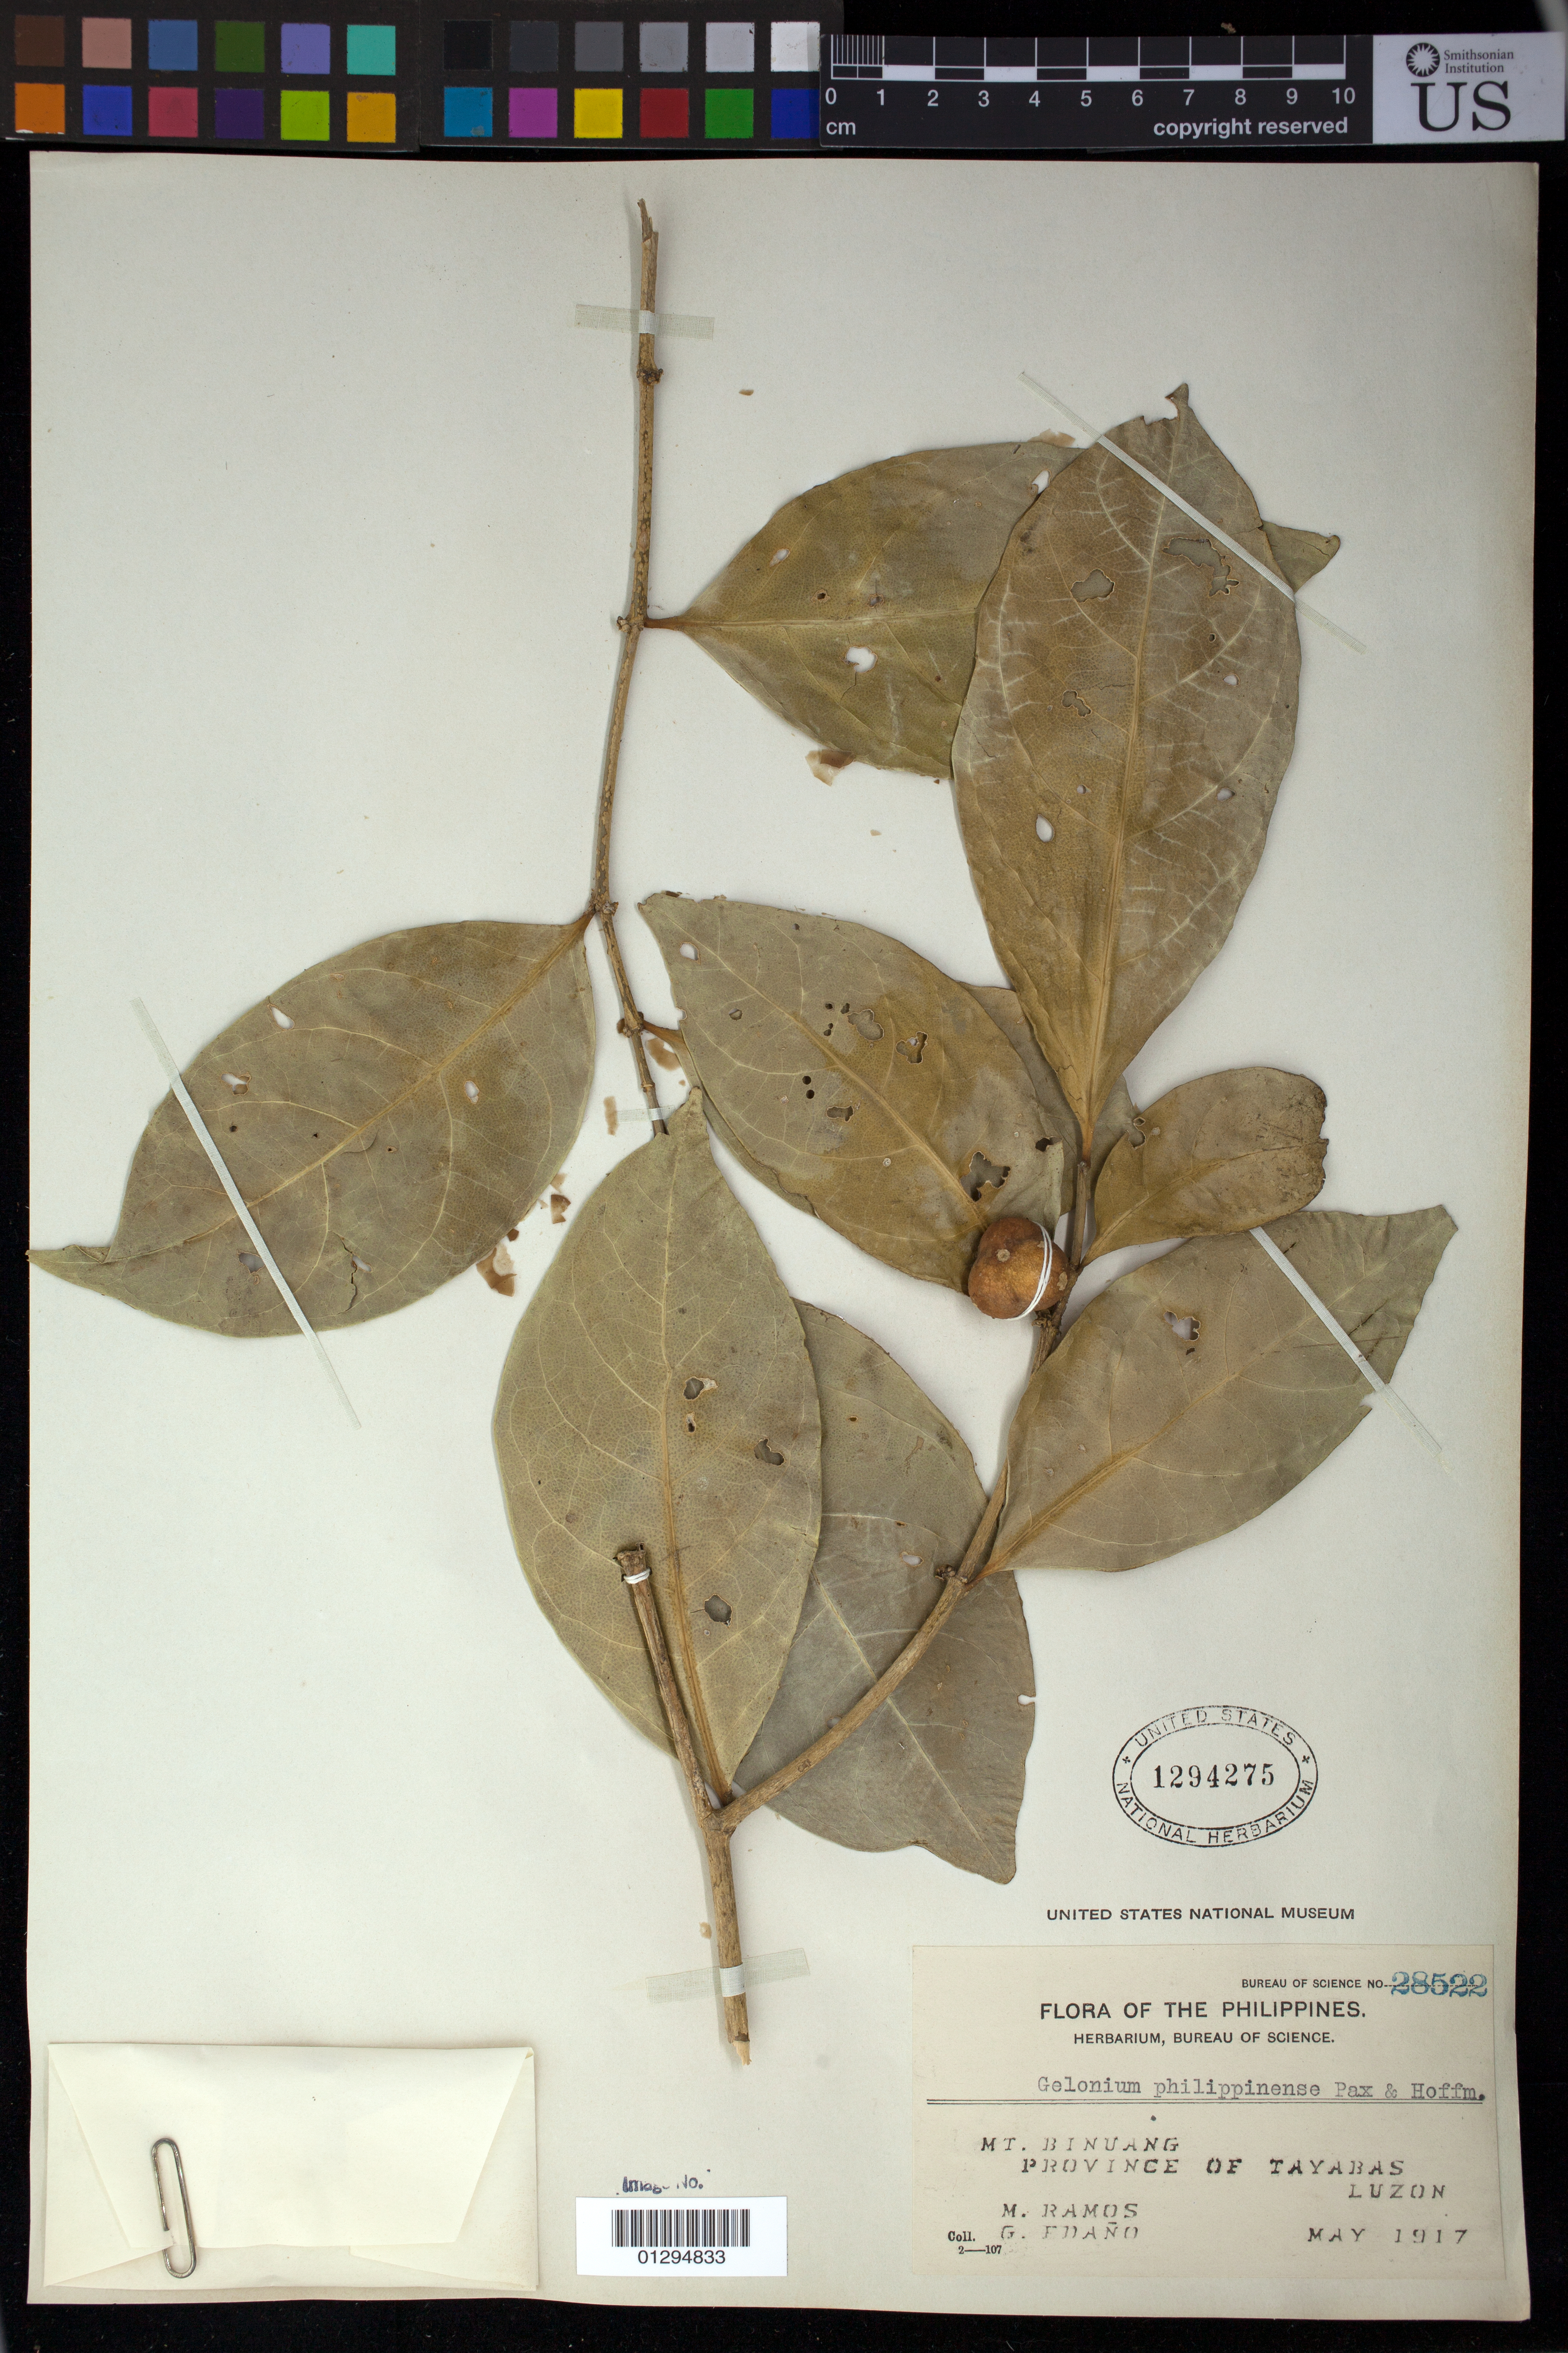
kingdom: Plantae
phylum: Tracheophyta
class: Magnoliopsida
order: Malpighiales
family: Euphorbiaceae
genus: Suregada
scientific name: Suregada philippinensis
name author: (Pax & K. Hoffm.) Croizat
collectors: M. Ramos & G. Edaño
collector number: Bur. Sci. 28522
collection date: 1917-05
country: Philippines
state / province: Calabarzon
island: Luzon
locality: Mt. Binuang, Province of Tayabas, Luzon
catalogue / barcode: US 1294275